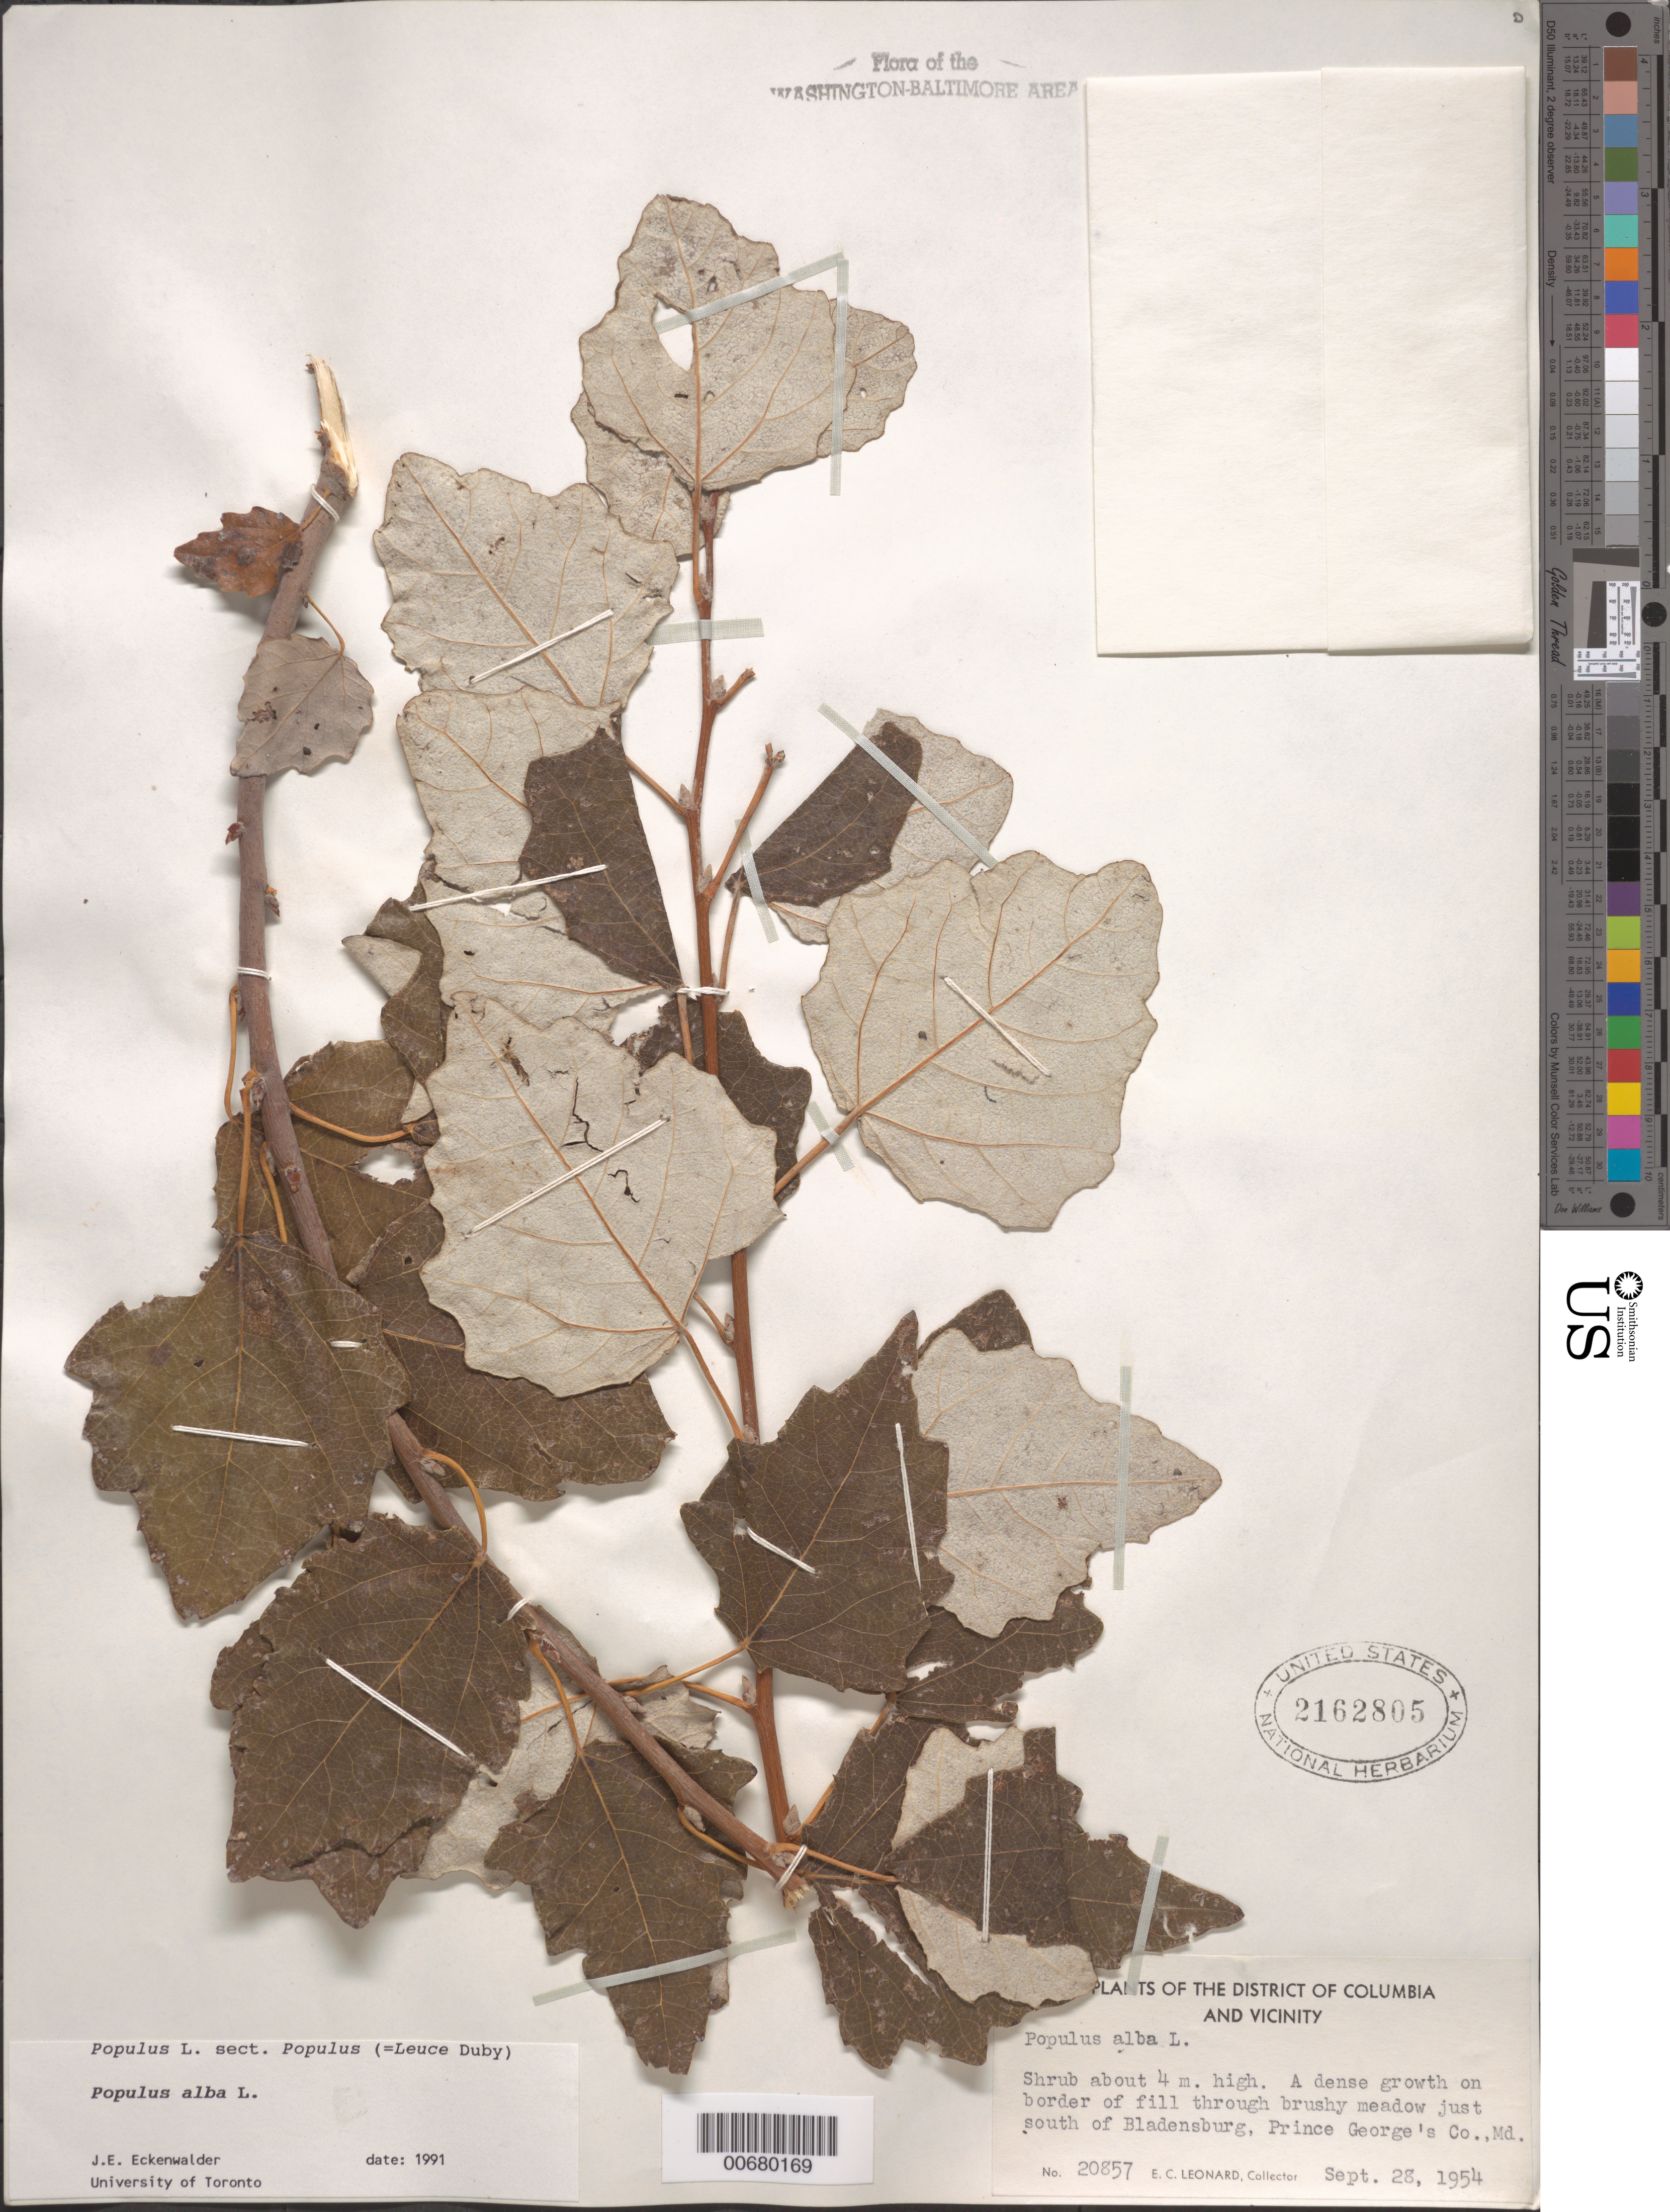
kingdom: Plantae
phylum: Tracheophyta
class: Magnoliopsida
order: Malpighiales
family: Salicaceae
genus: Populus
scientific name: Populus alba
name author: L.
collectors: E. C. Leonard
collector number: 20857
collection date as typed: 28 Sep 1954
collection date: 1954-09-28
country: United States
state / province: Maryland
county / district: Prince George's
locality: South of Bladensburg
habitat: A dense growth on fill through brushy meadow.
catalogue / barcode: US 2162805